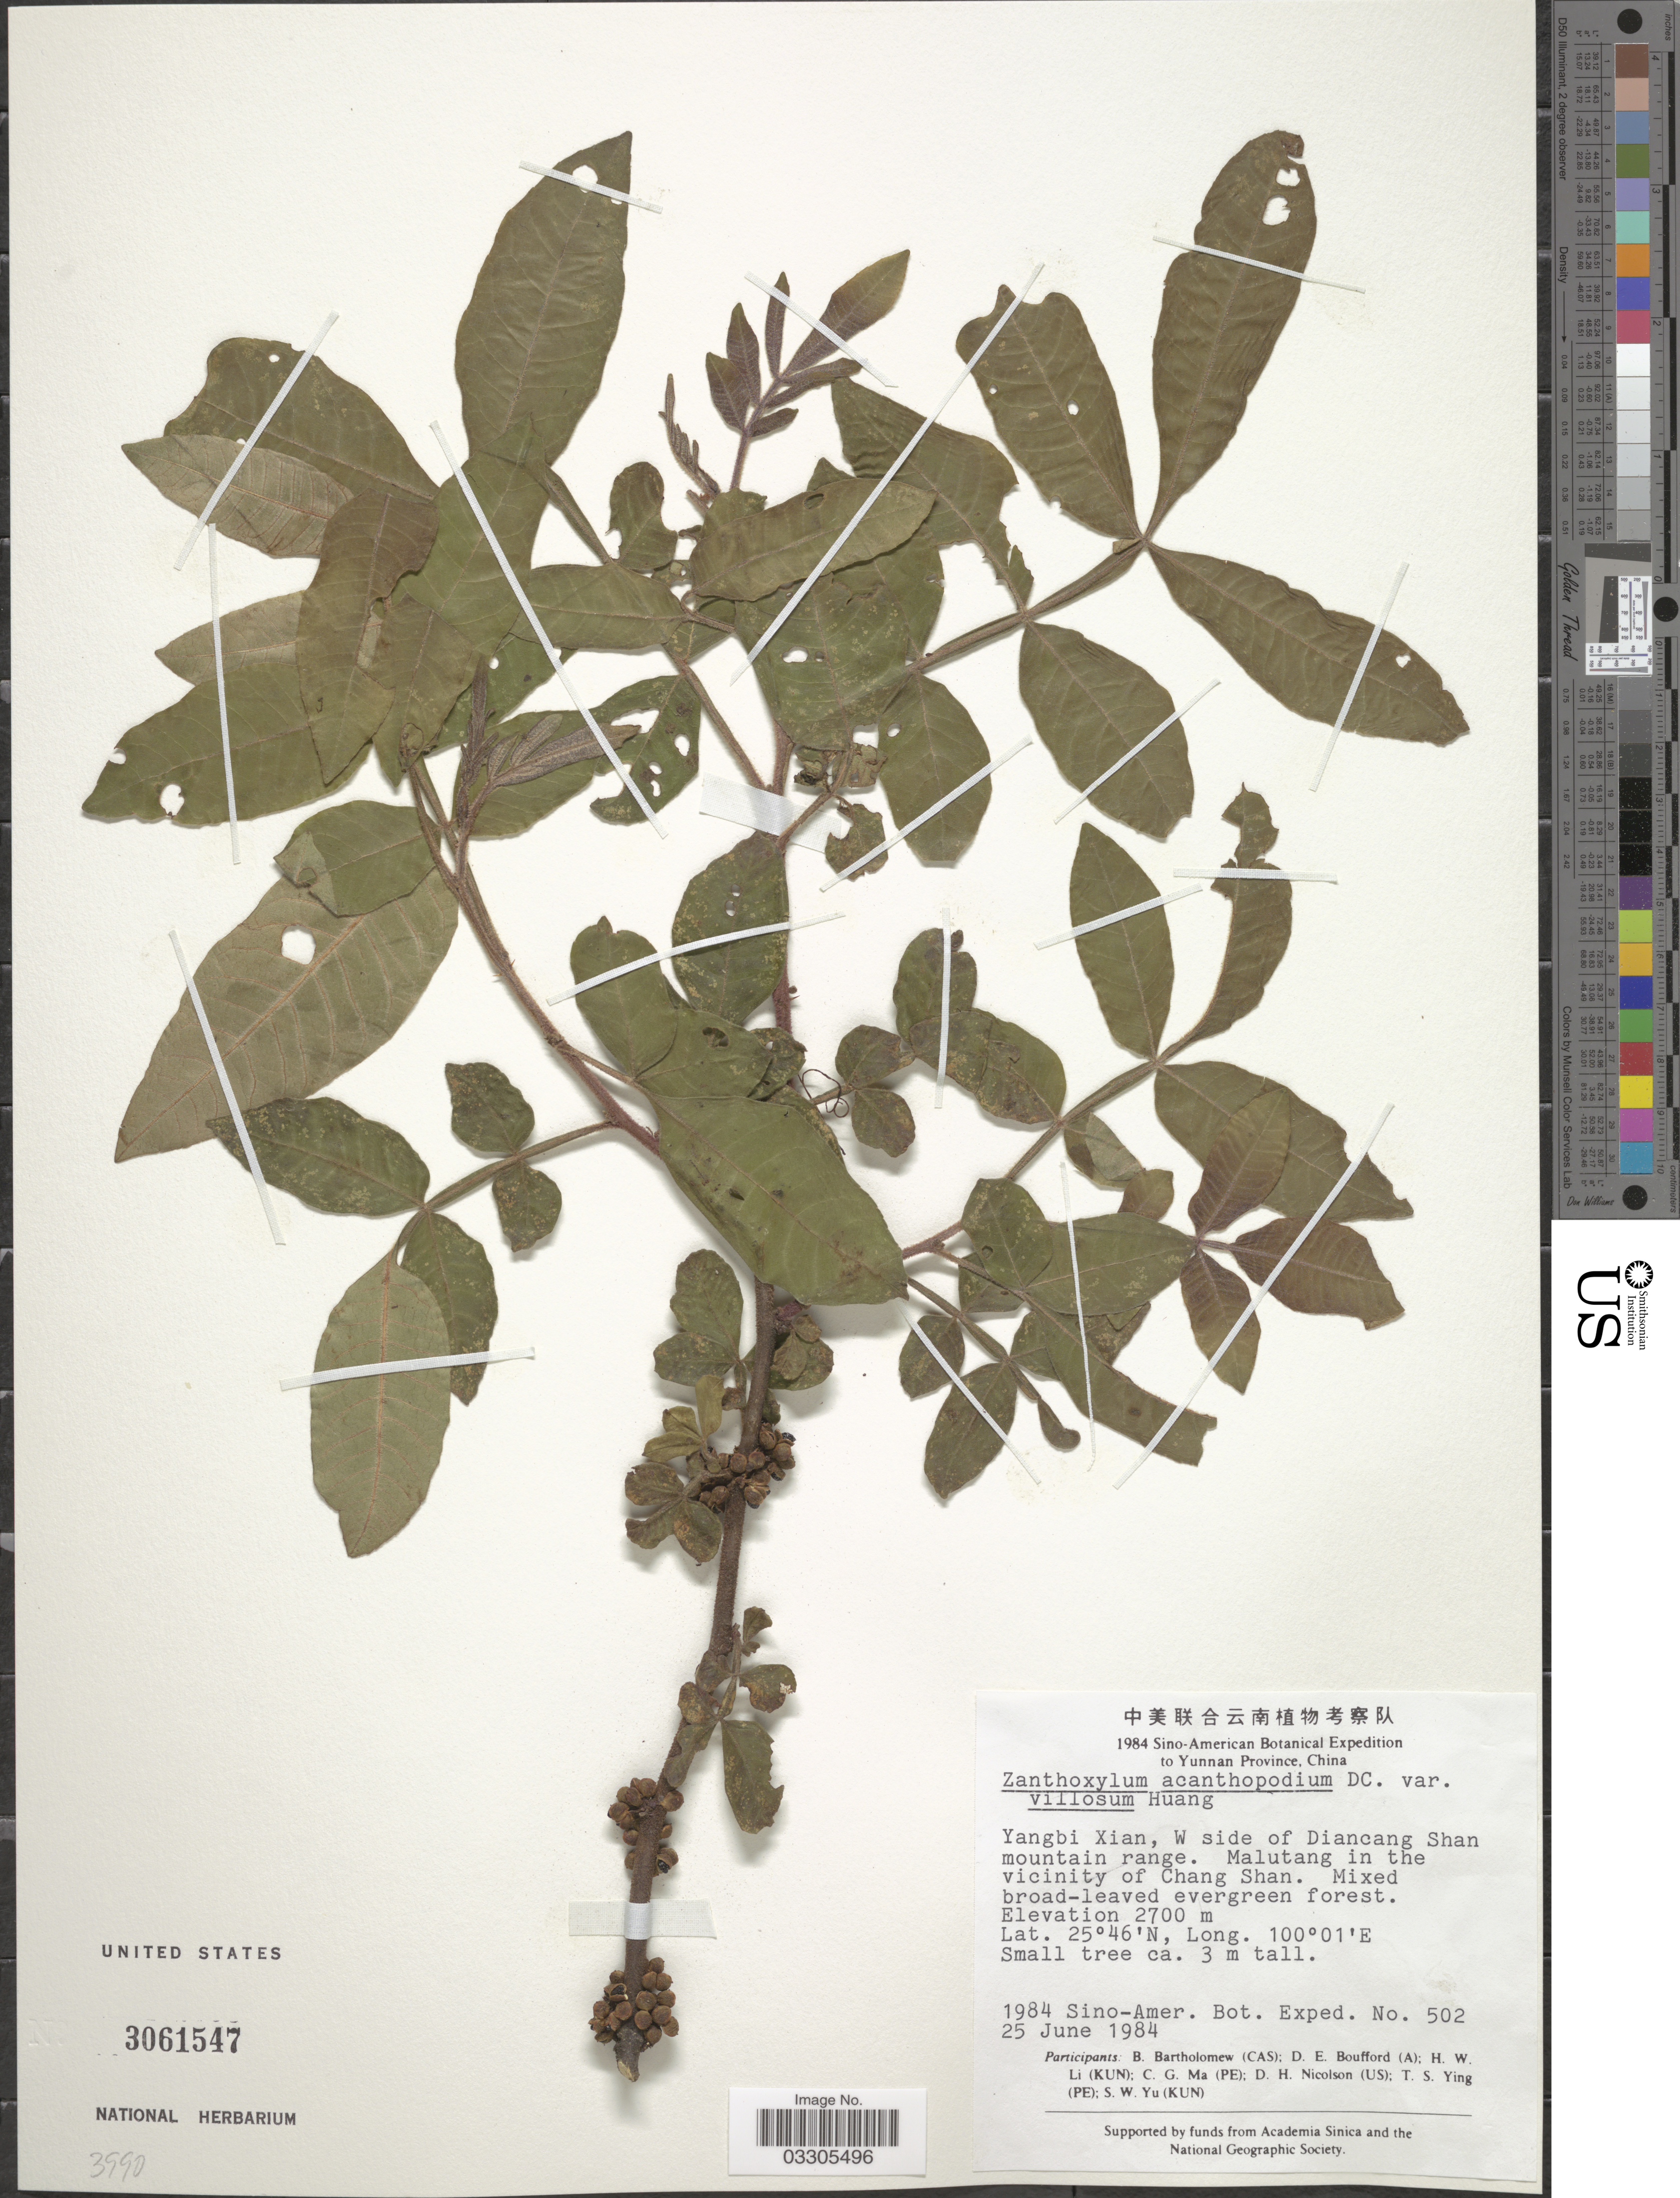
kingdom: Plantae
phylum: Tracheophyta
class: Magnoliopsida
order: Sapindales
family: Rutaceae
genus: Zanthoxylum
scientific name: Zanthoxylum acanthopodium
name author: DC.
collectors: Sino-Amer. Bot. Exped. 1984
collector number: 502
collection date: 1984-06-25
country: China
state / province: Yunnan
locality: Yangbi Xian, W side of Diancang Shan mountain range. Malutang in the vicinity of Chang Shan.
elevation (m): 2700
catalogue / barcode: US 3061547